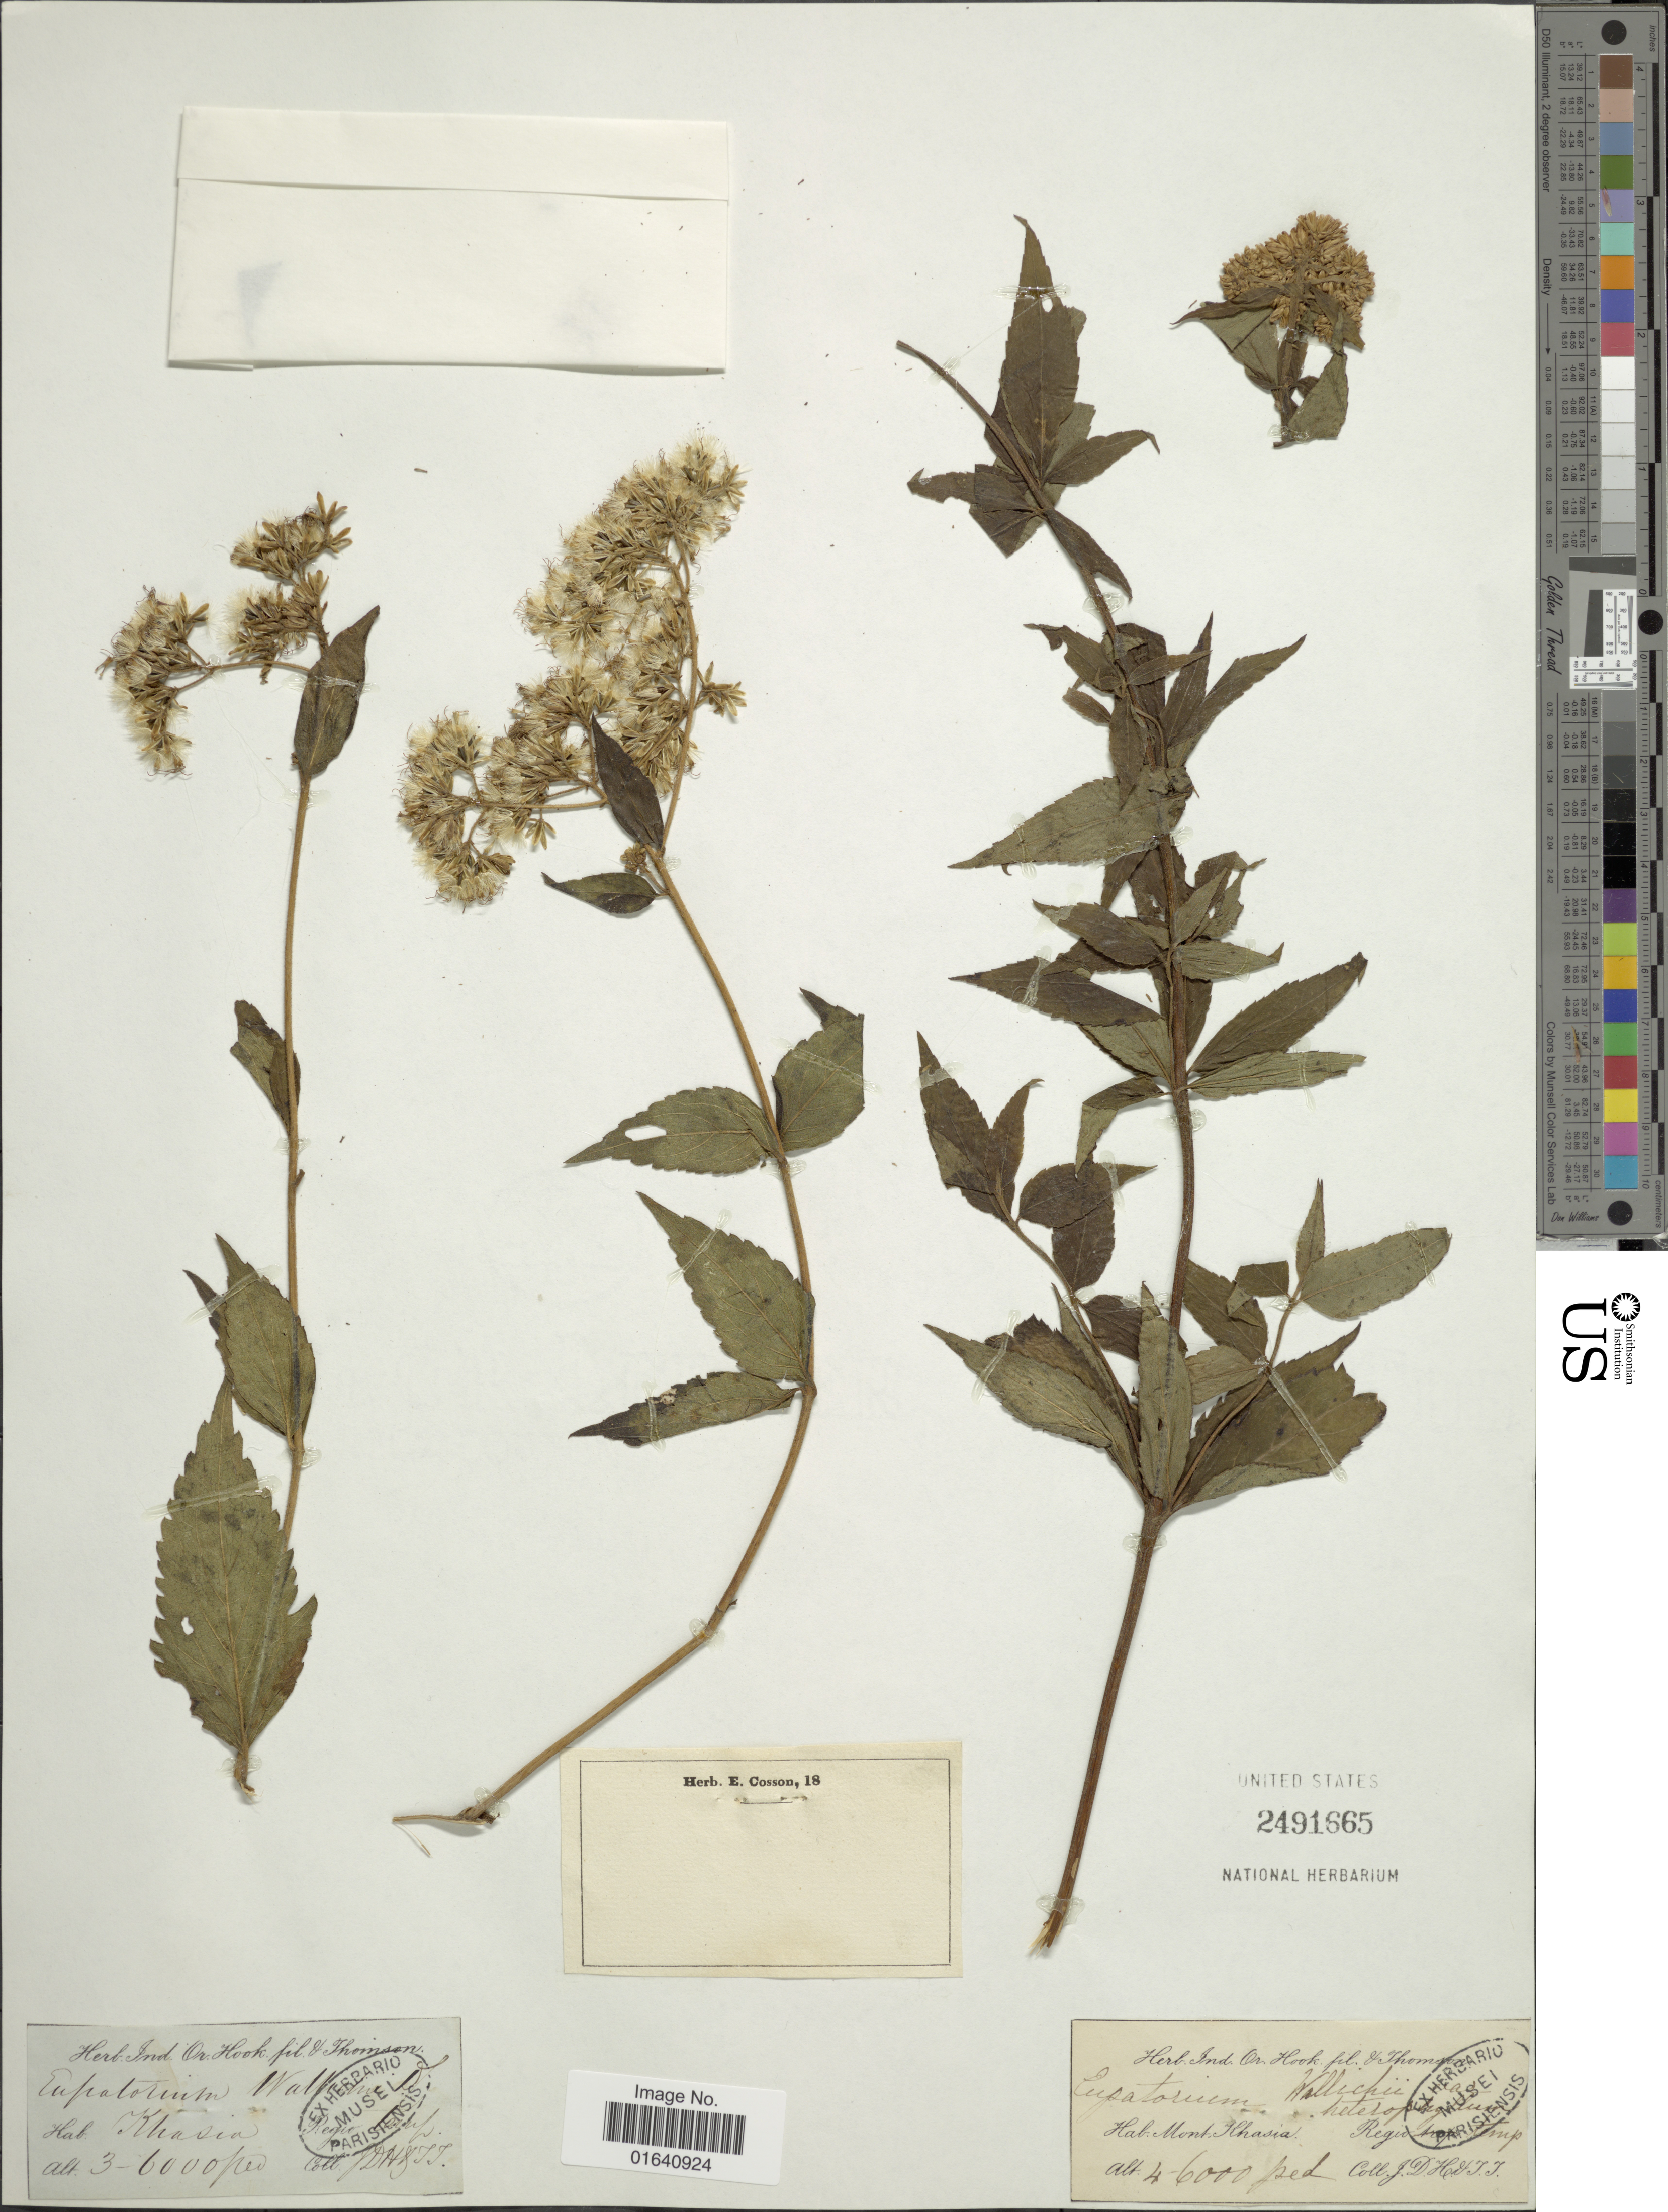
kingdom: Plantae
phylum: Tracheophyta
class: Magnoliopsida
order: Asterales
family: Asteraceae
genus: Eupatorium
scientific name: Eupatorium wallichii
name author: DC.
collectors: J. D. Hooker & T. Thomson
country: India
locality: Khasia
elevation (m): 914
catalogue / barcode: US 2491665